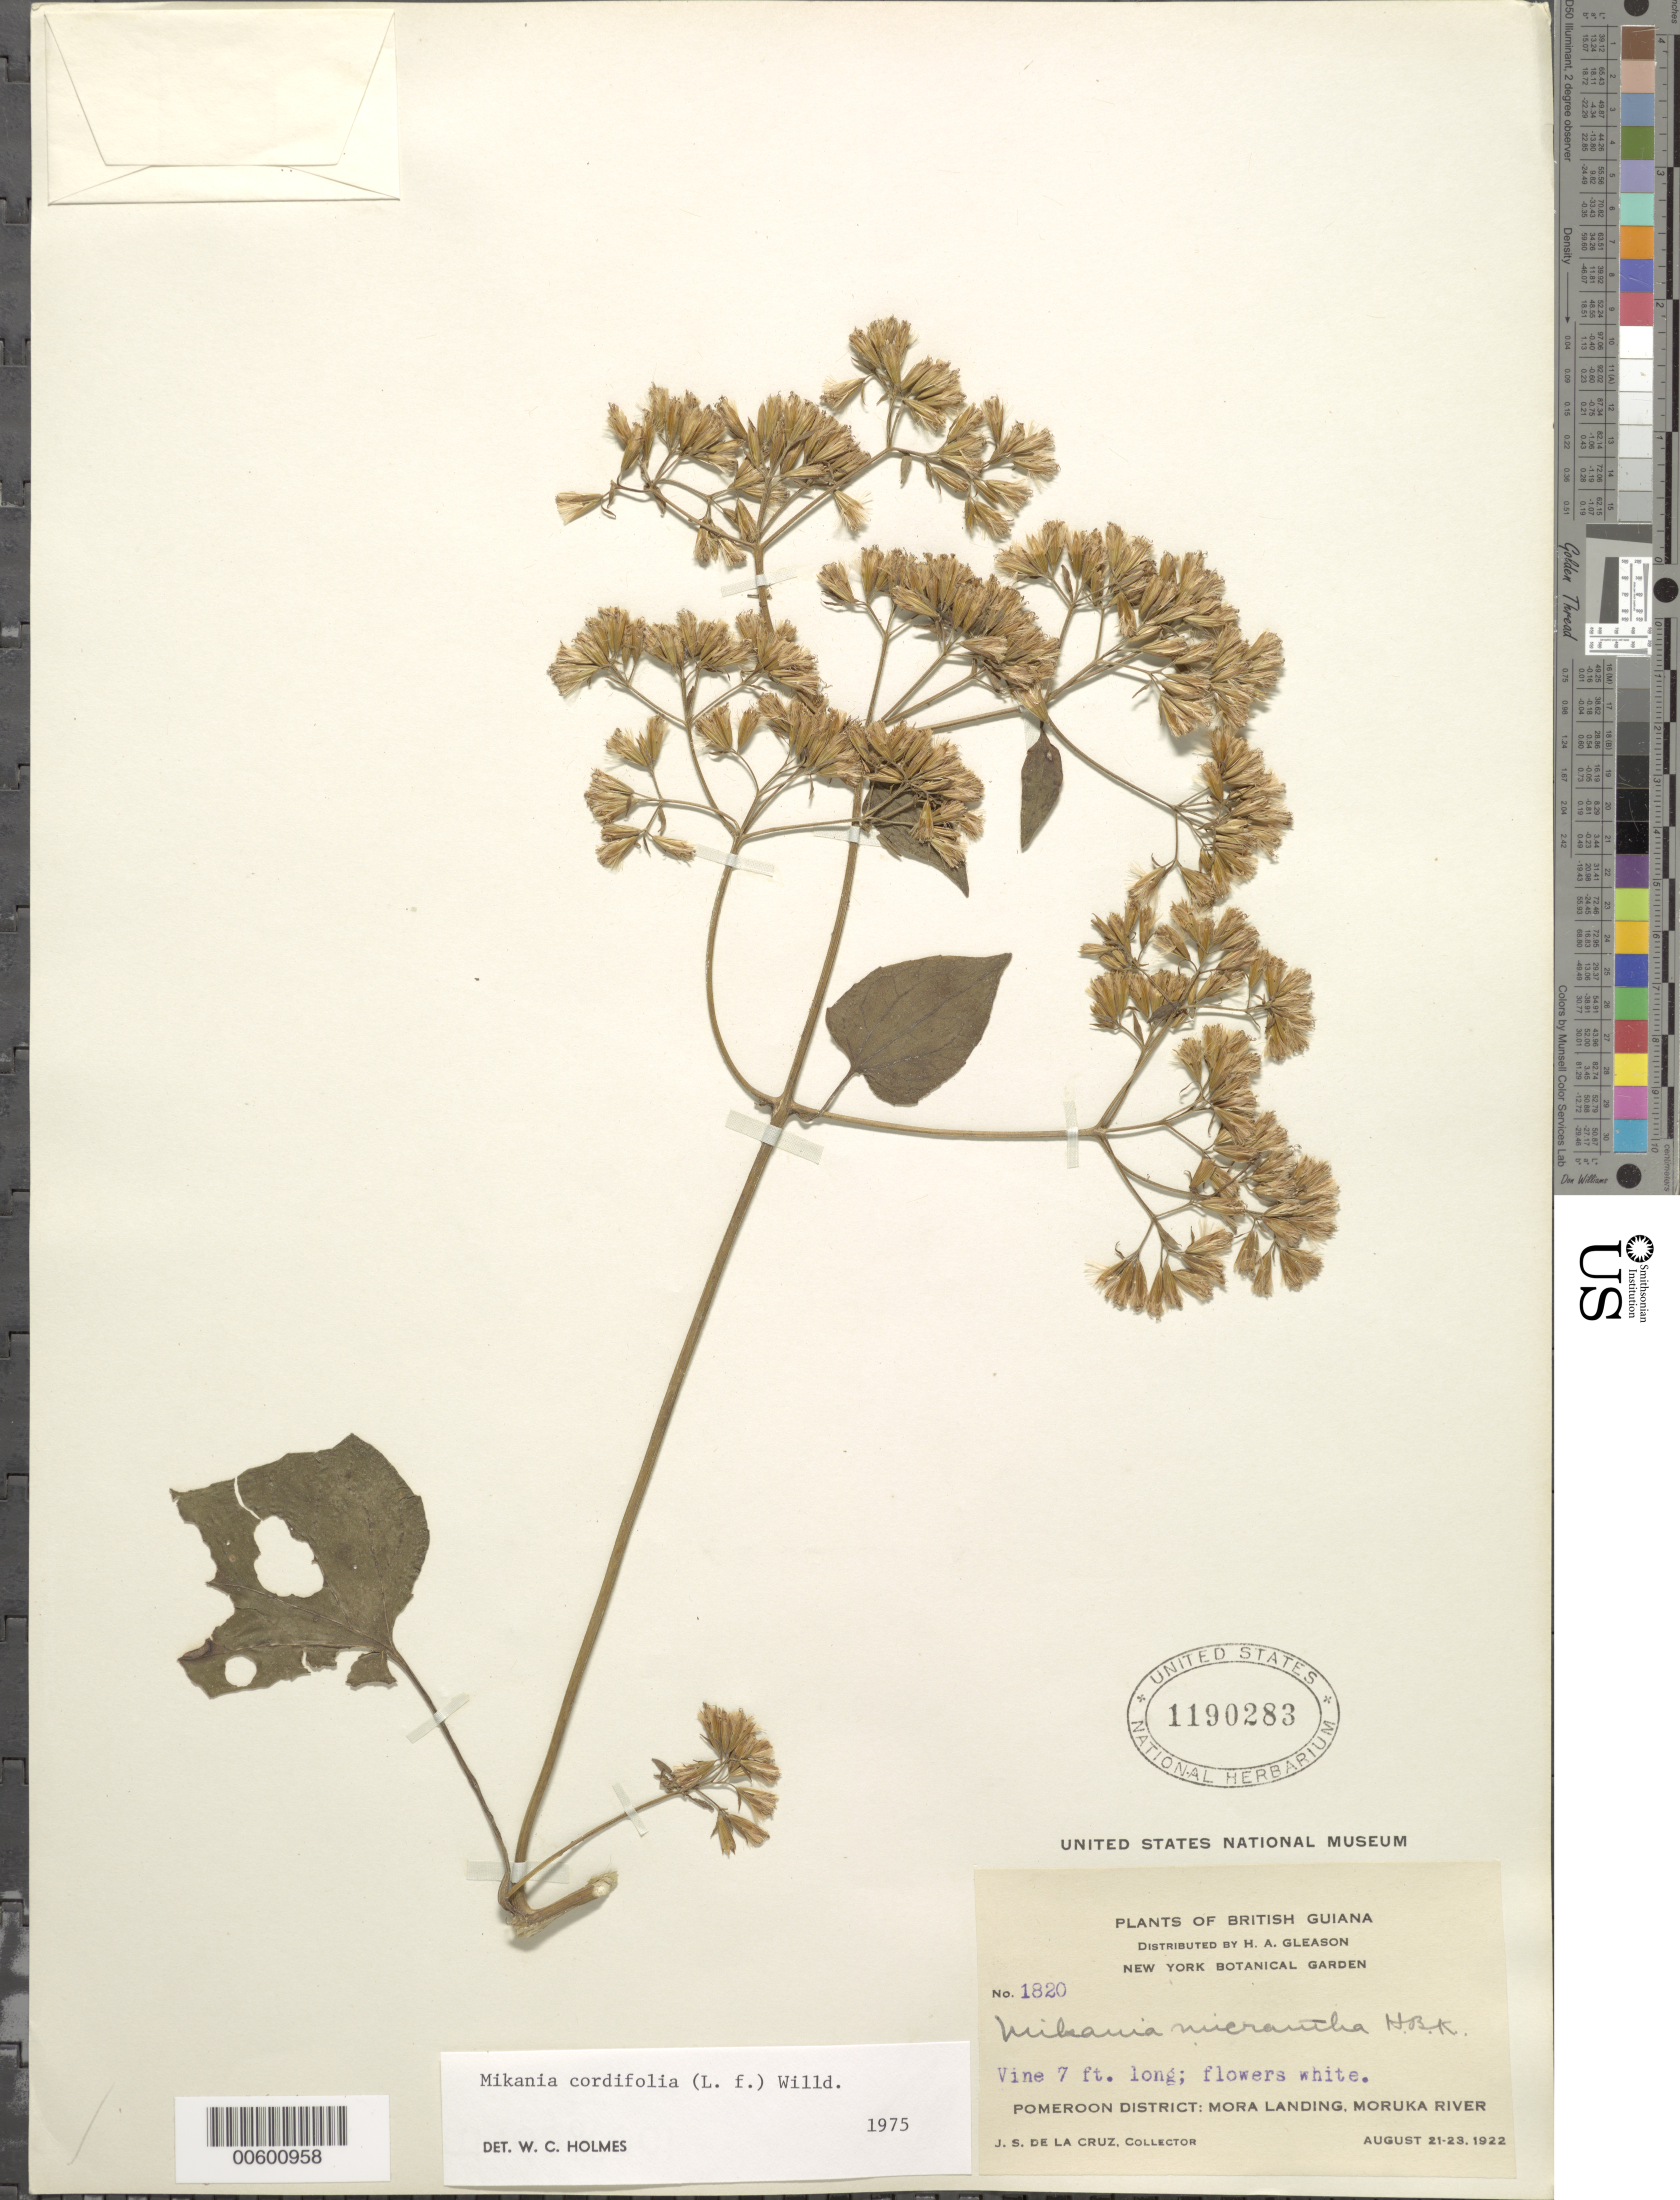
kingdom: Plantae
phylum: Tracheophyta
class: Magnoliopsida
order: Asterales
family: Asteraceae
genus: Mikania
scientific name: Mikania cordifolia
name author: (L. f.) Willd.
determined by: Holmes, W. C.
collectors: J. S. de la Cruz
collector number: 1820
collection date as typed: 21-Aug-22 to 23-Aug-22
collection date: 1922-08-21/1922-08-23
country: Guyana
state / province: Barima-Waini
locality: Mora Landing, Moruka R., Pomeroon Dist.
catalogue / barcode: US 1190283